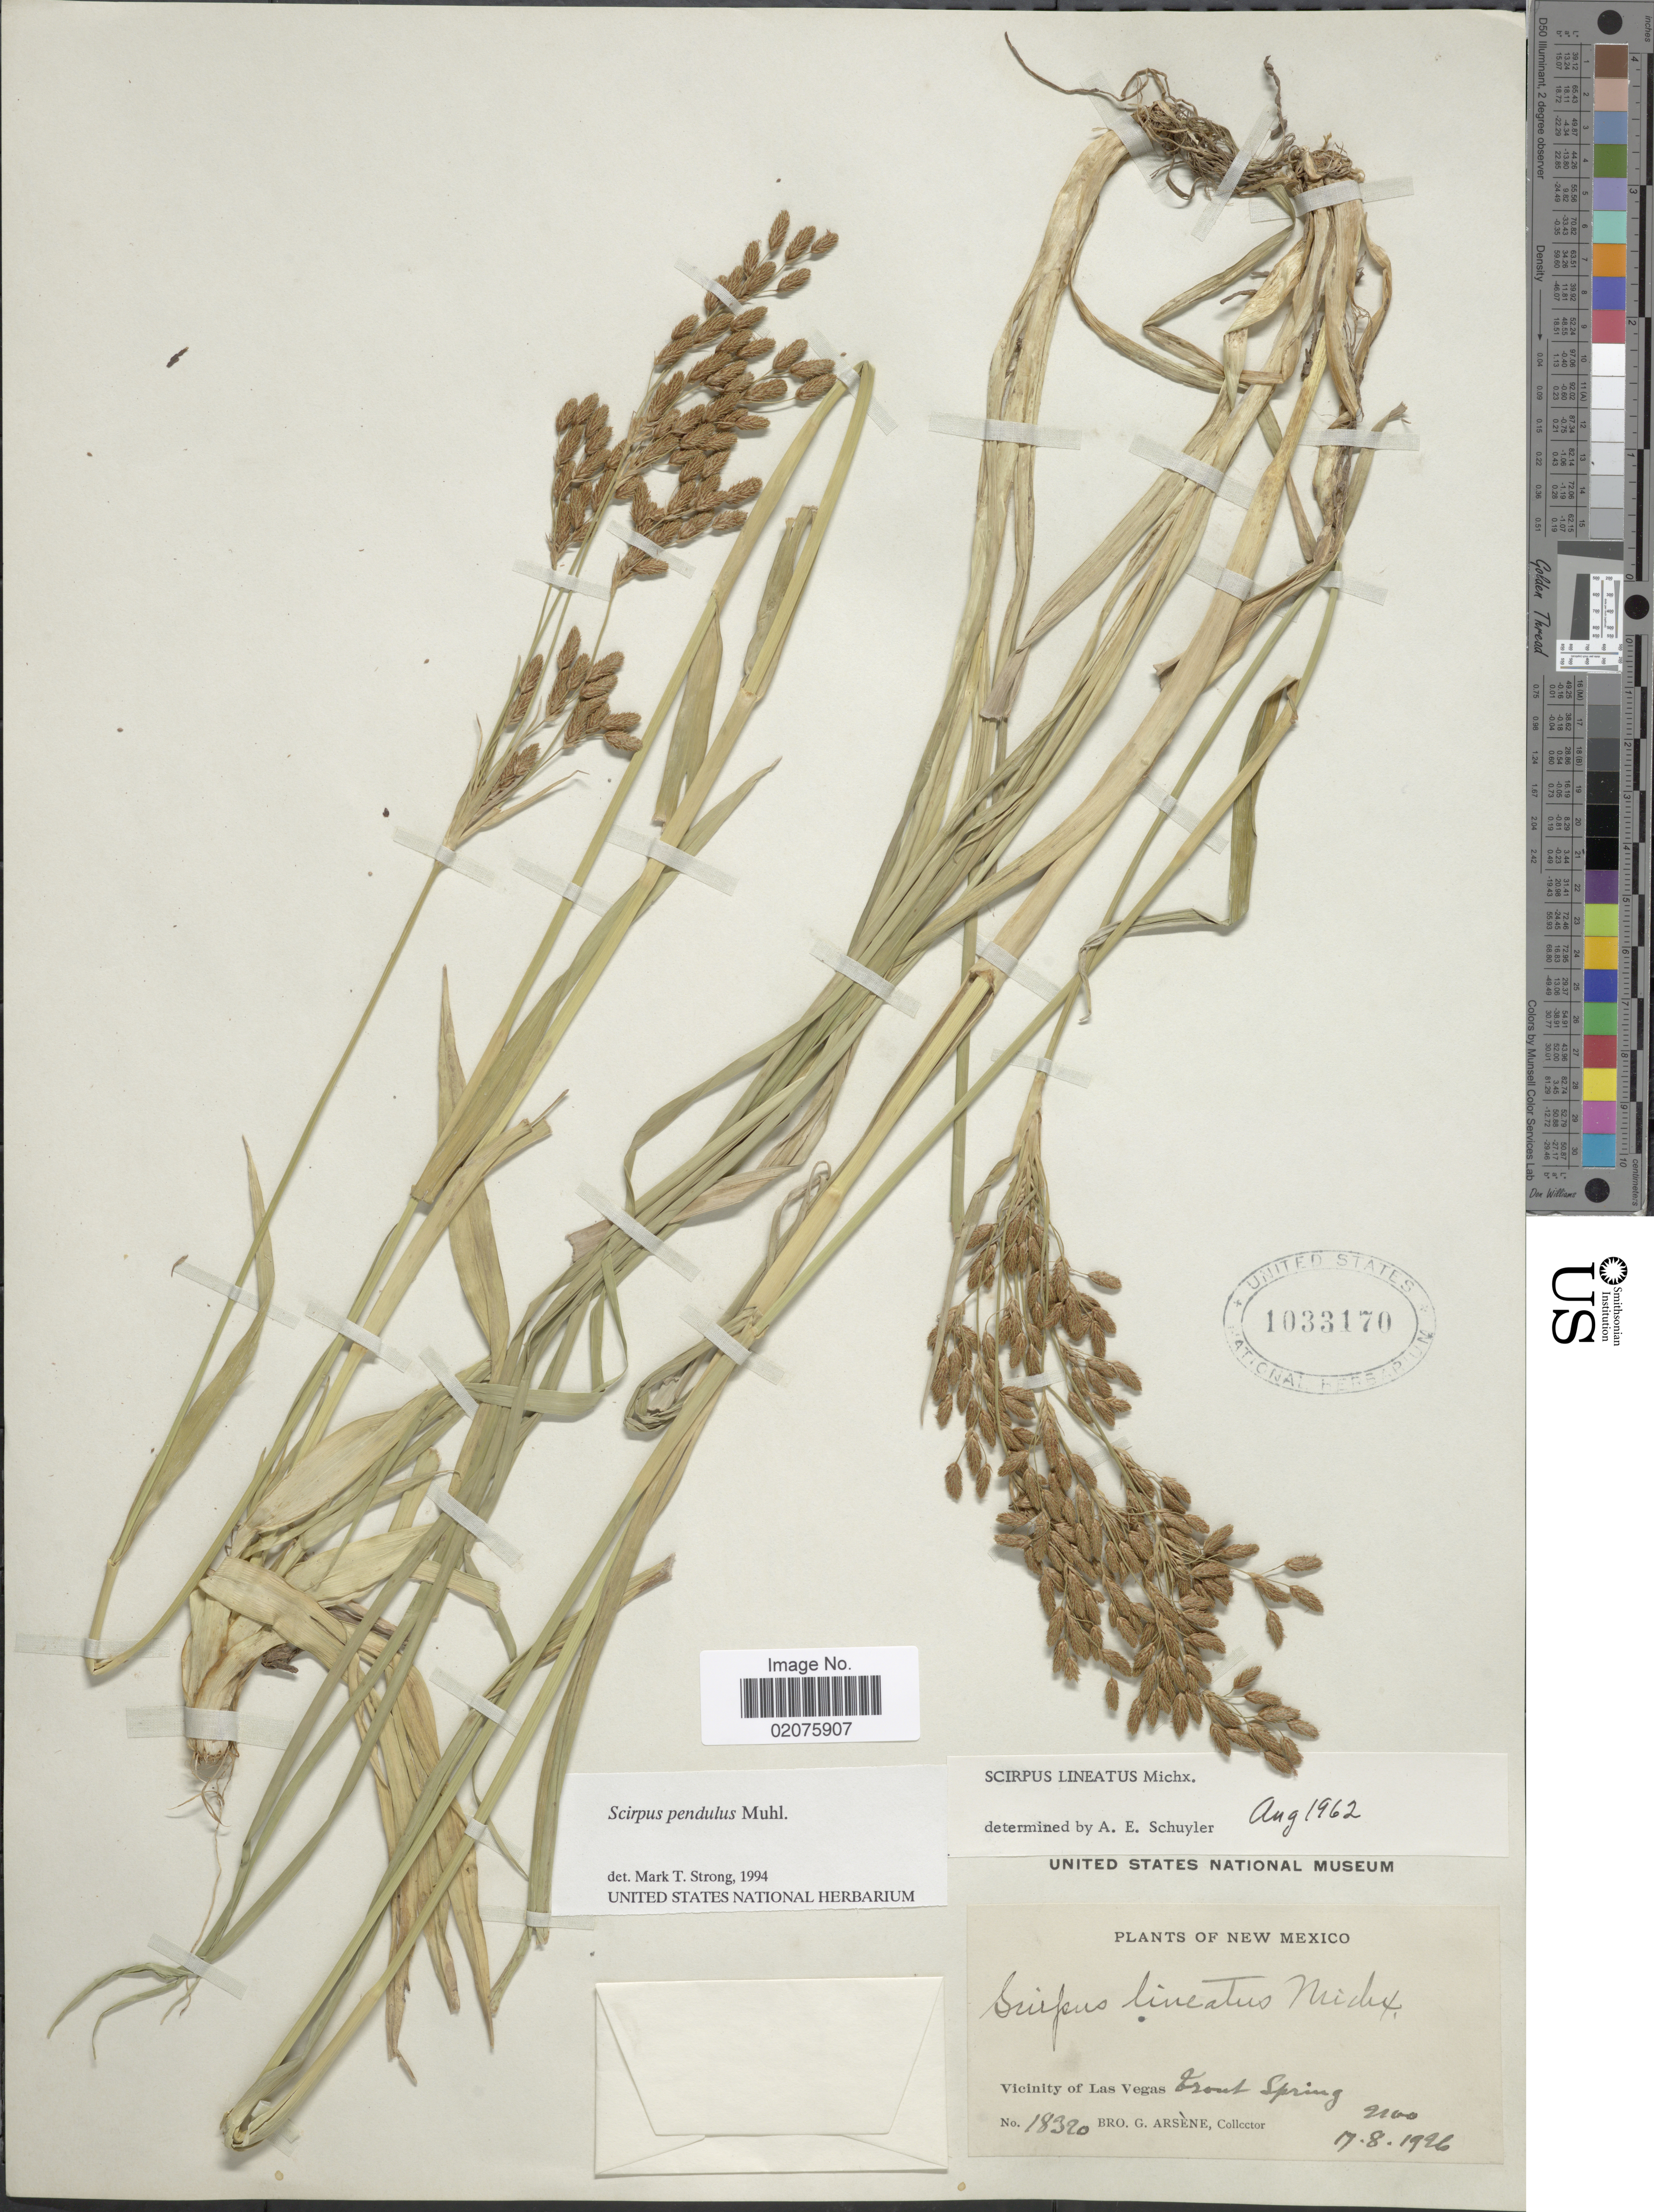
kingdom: Plantae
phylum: Tracheophyta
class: Liliopsida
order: Poales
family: Cyperaceae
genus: Scirpus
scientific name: Scirpus pendulus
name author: Muhl.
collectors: Bro. G. Arsène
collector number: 18320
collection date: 1926-08-17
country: United States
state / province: New Mexico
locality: Trout Spring, Vicinity of Las Vegas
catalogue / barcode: US 1033170